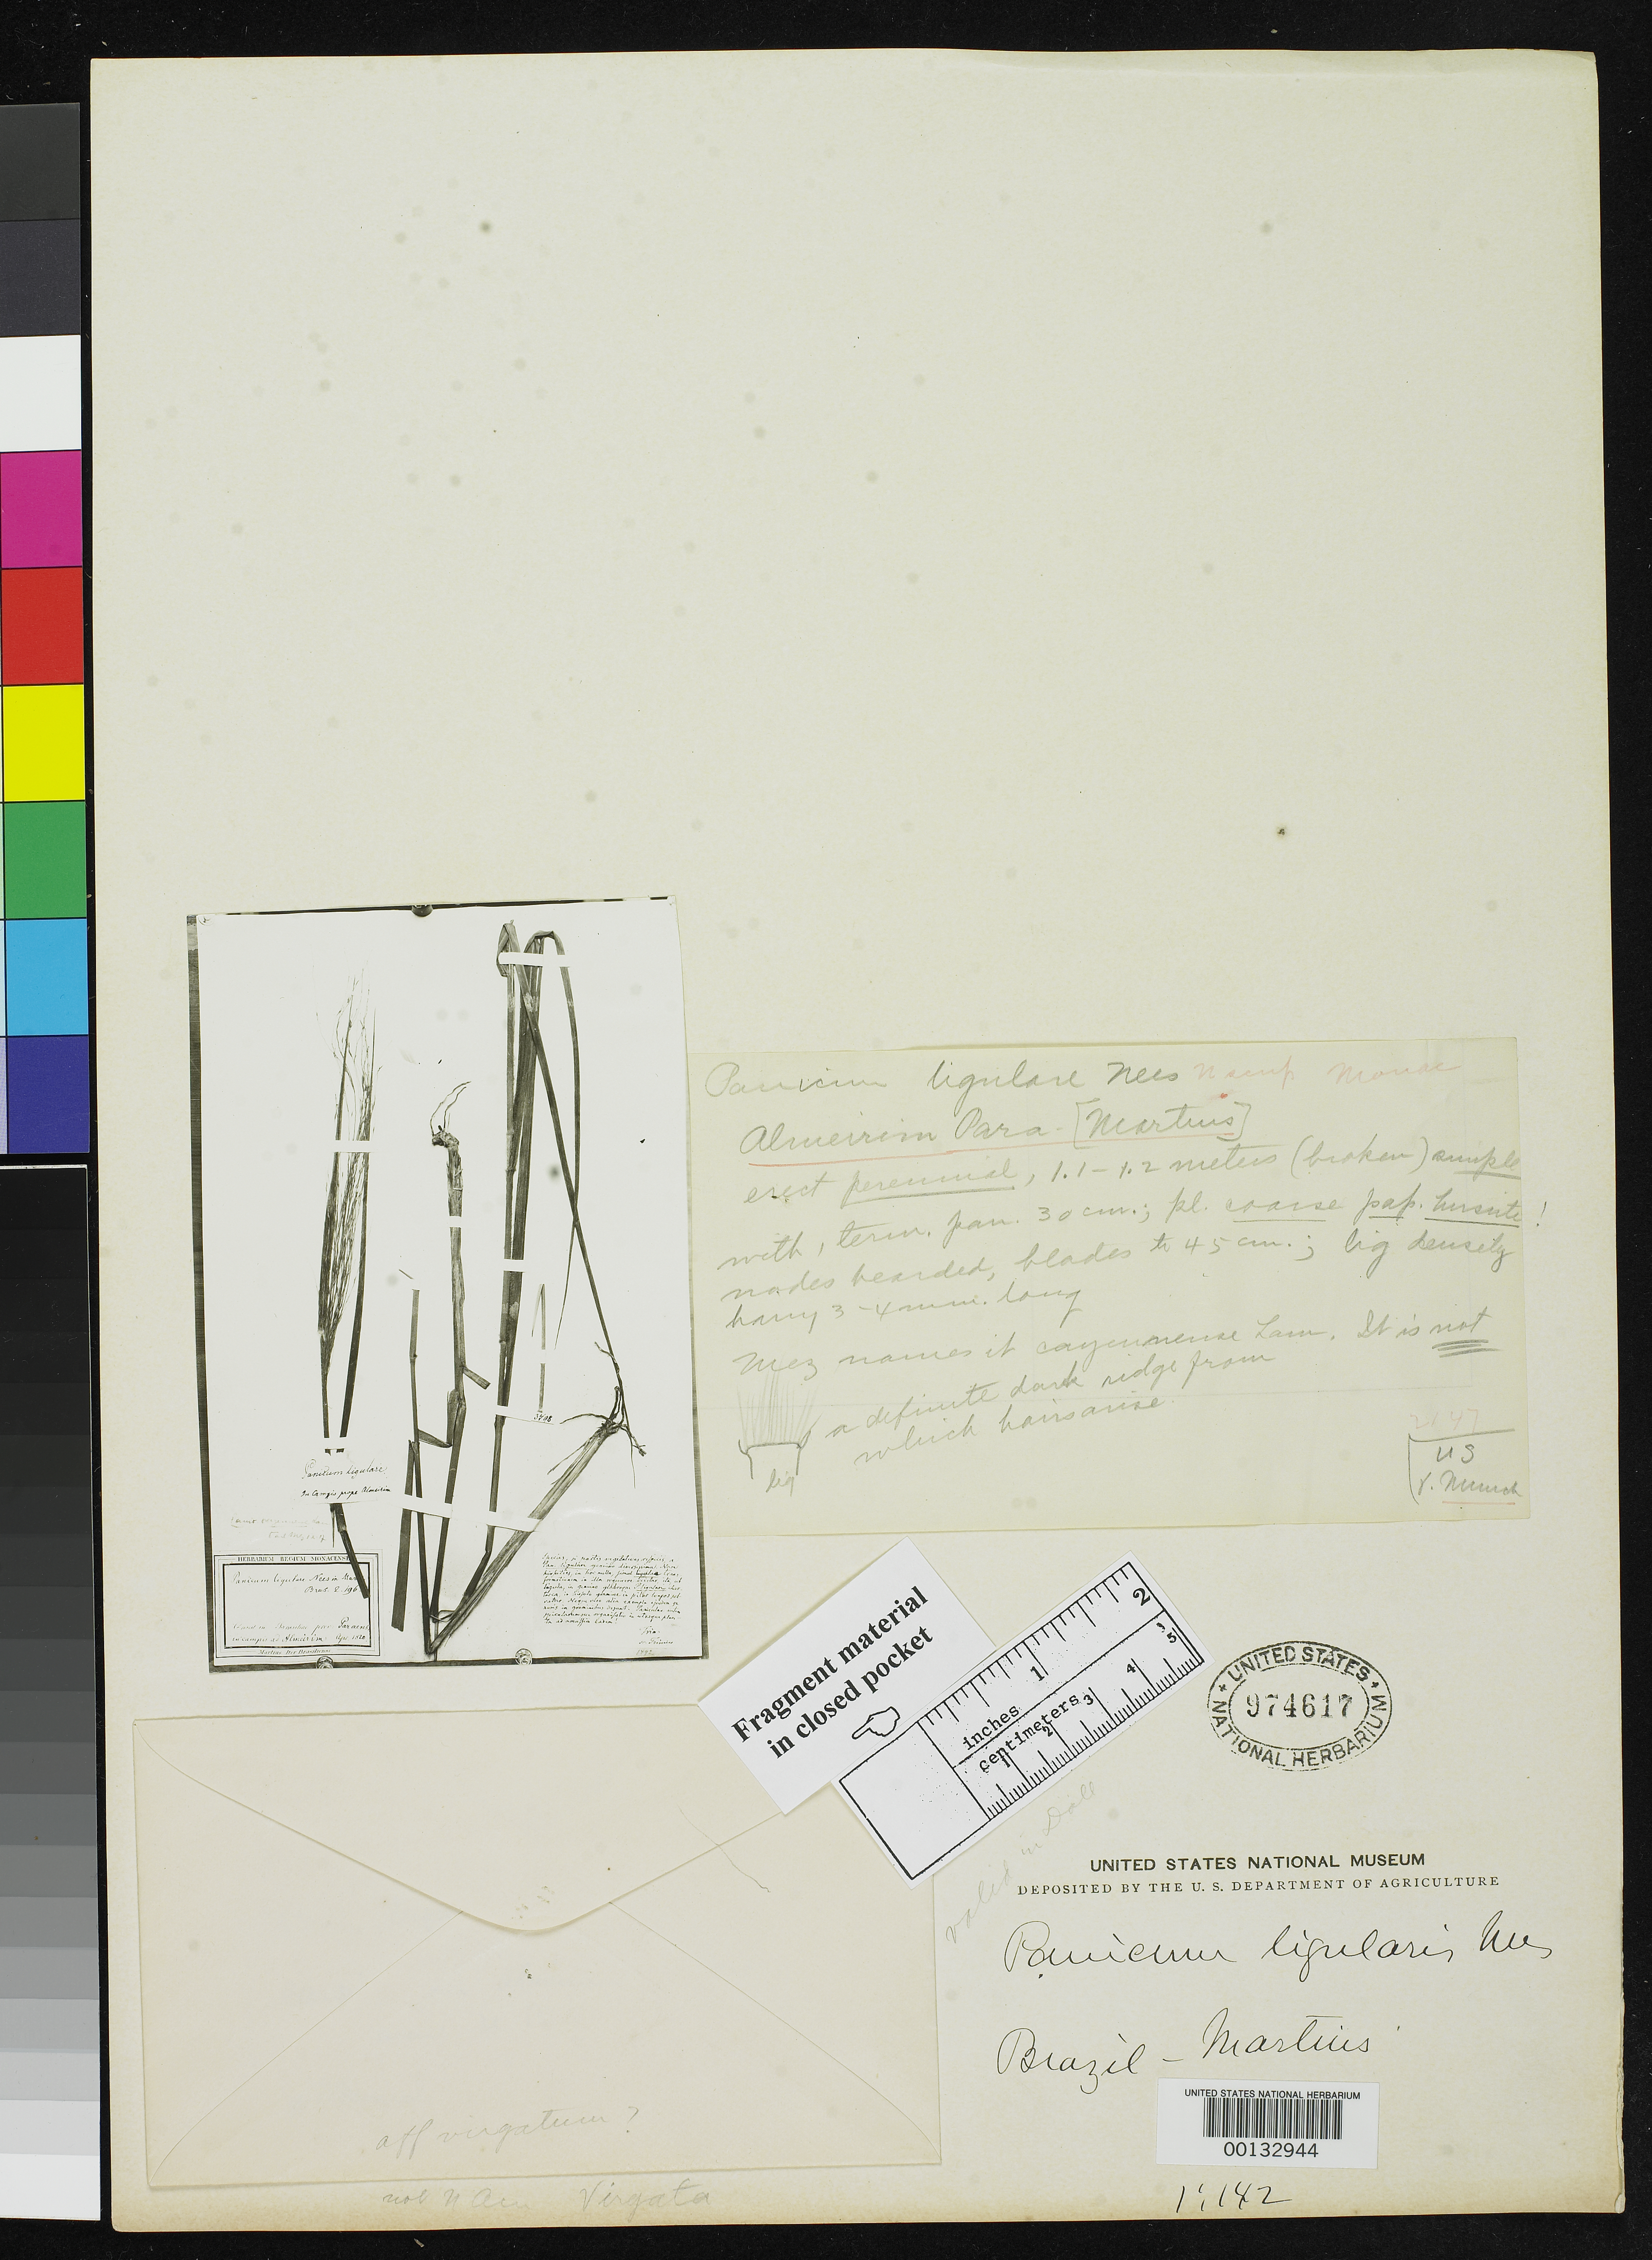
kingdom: Plantae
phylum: Tracheophyta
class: Liliopsida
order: Poales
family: Poaceae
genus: Panicum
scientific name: Panicum ligulare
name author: Nees in Mart.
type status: Type Fragment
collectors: C. F. Martius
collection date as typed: Apr 1820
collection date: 1820-04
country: Brazil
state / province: Pará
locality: Almeirim.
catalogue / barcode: US 974617